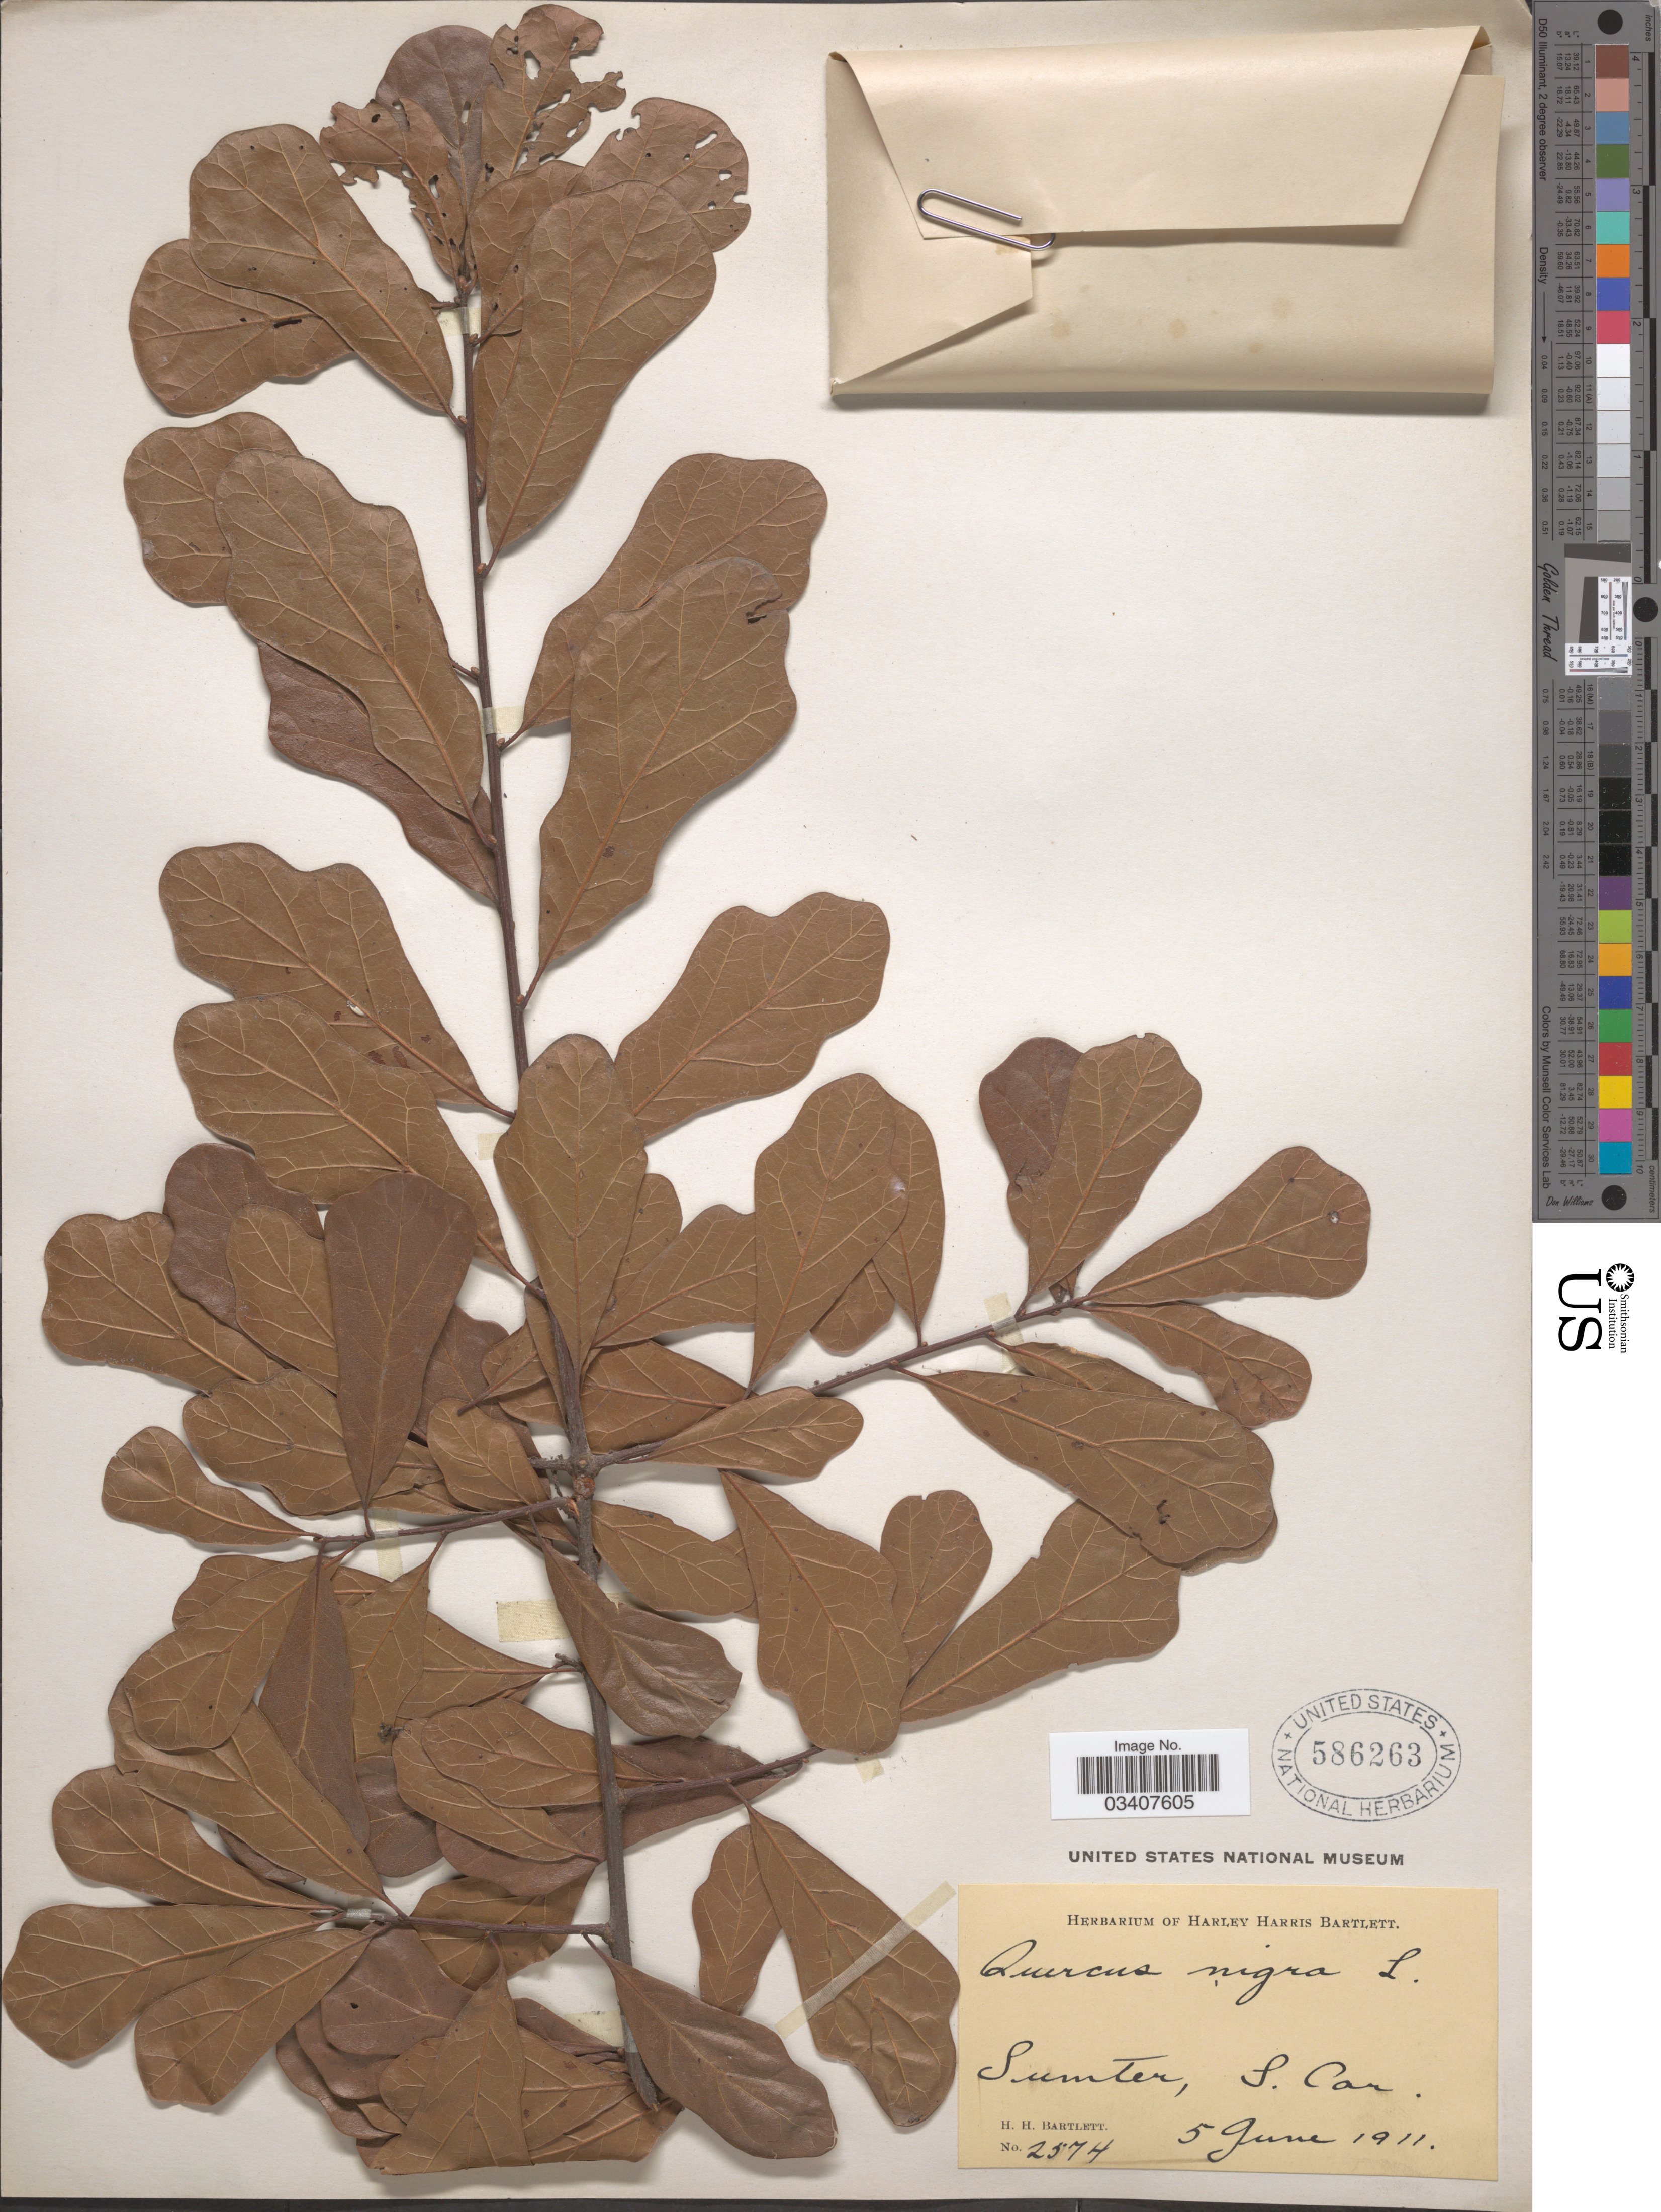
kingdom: Plantae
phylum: Tracheophyta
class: Magnoliopsida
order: Fagales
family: Fagaceae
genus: Quercus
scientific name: Quercus nigra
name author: L.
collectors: H. H. Bartlett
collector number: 2574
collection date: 1911-06-05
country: United States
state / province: South Carolina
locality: Sumter.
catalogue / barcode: US 586263